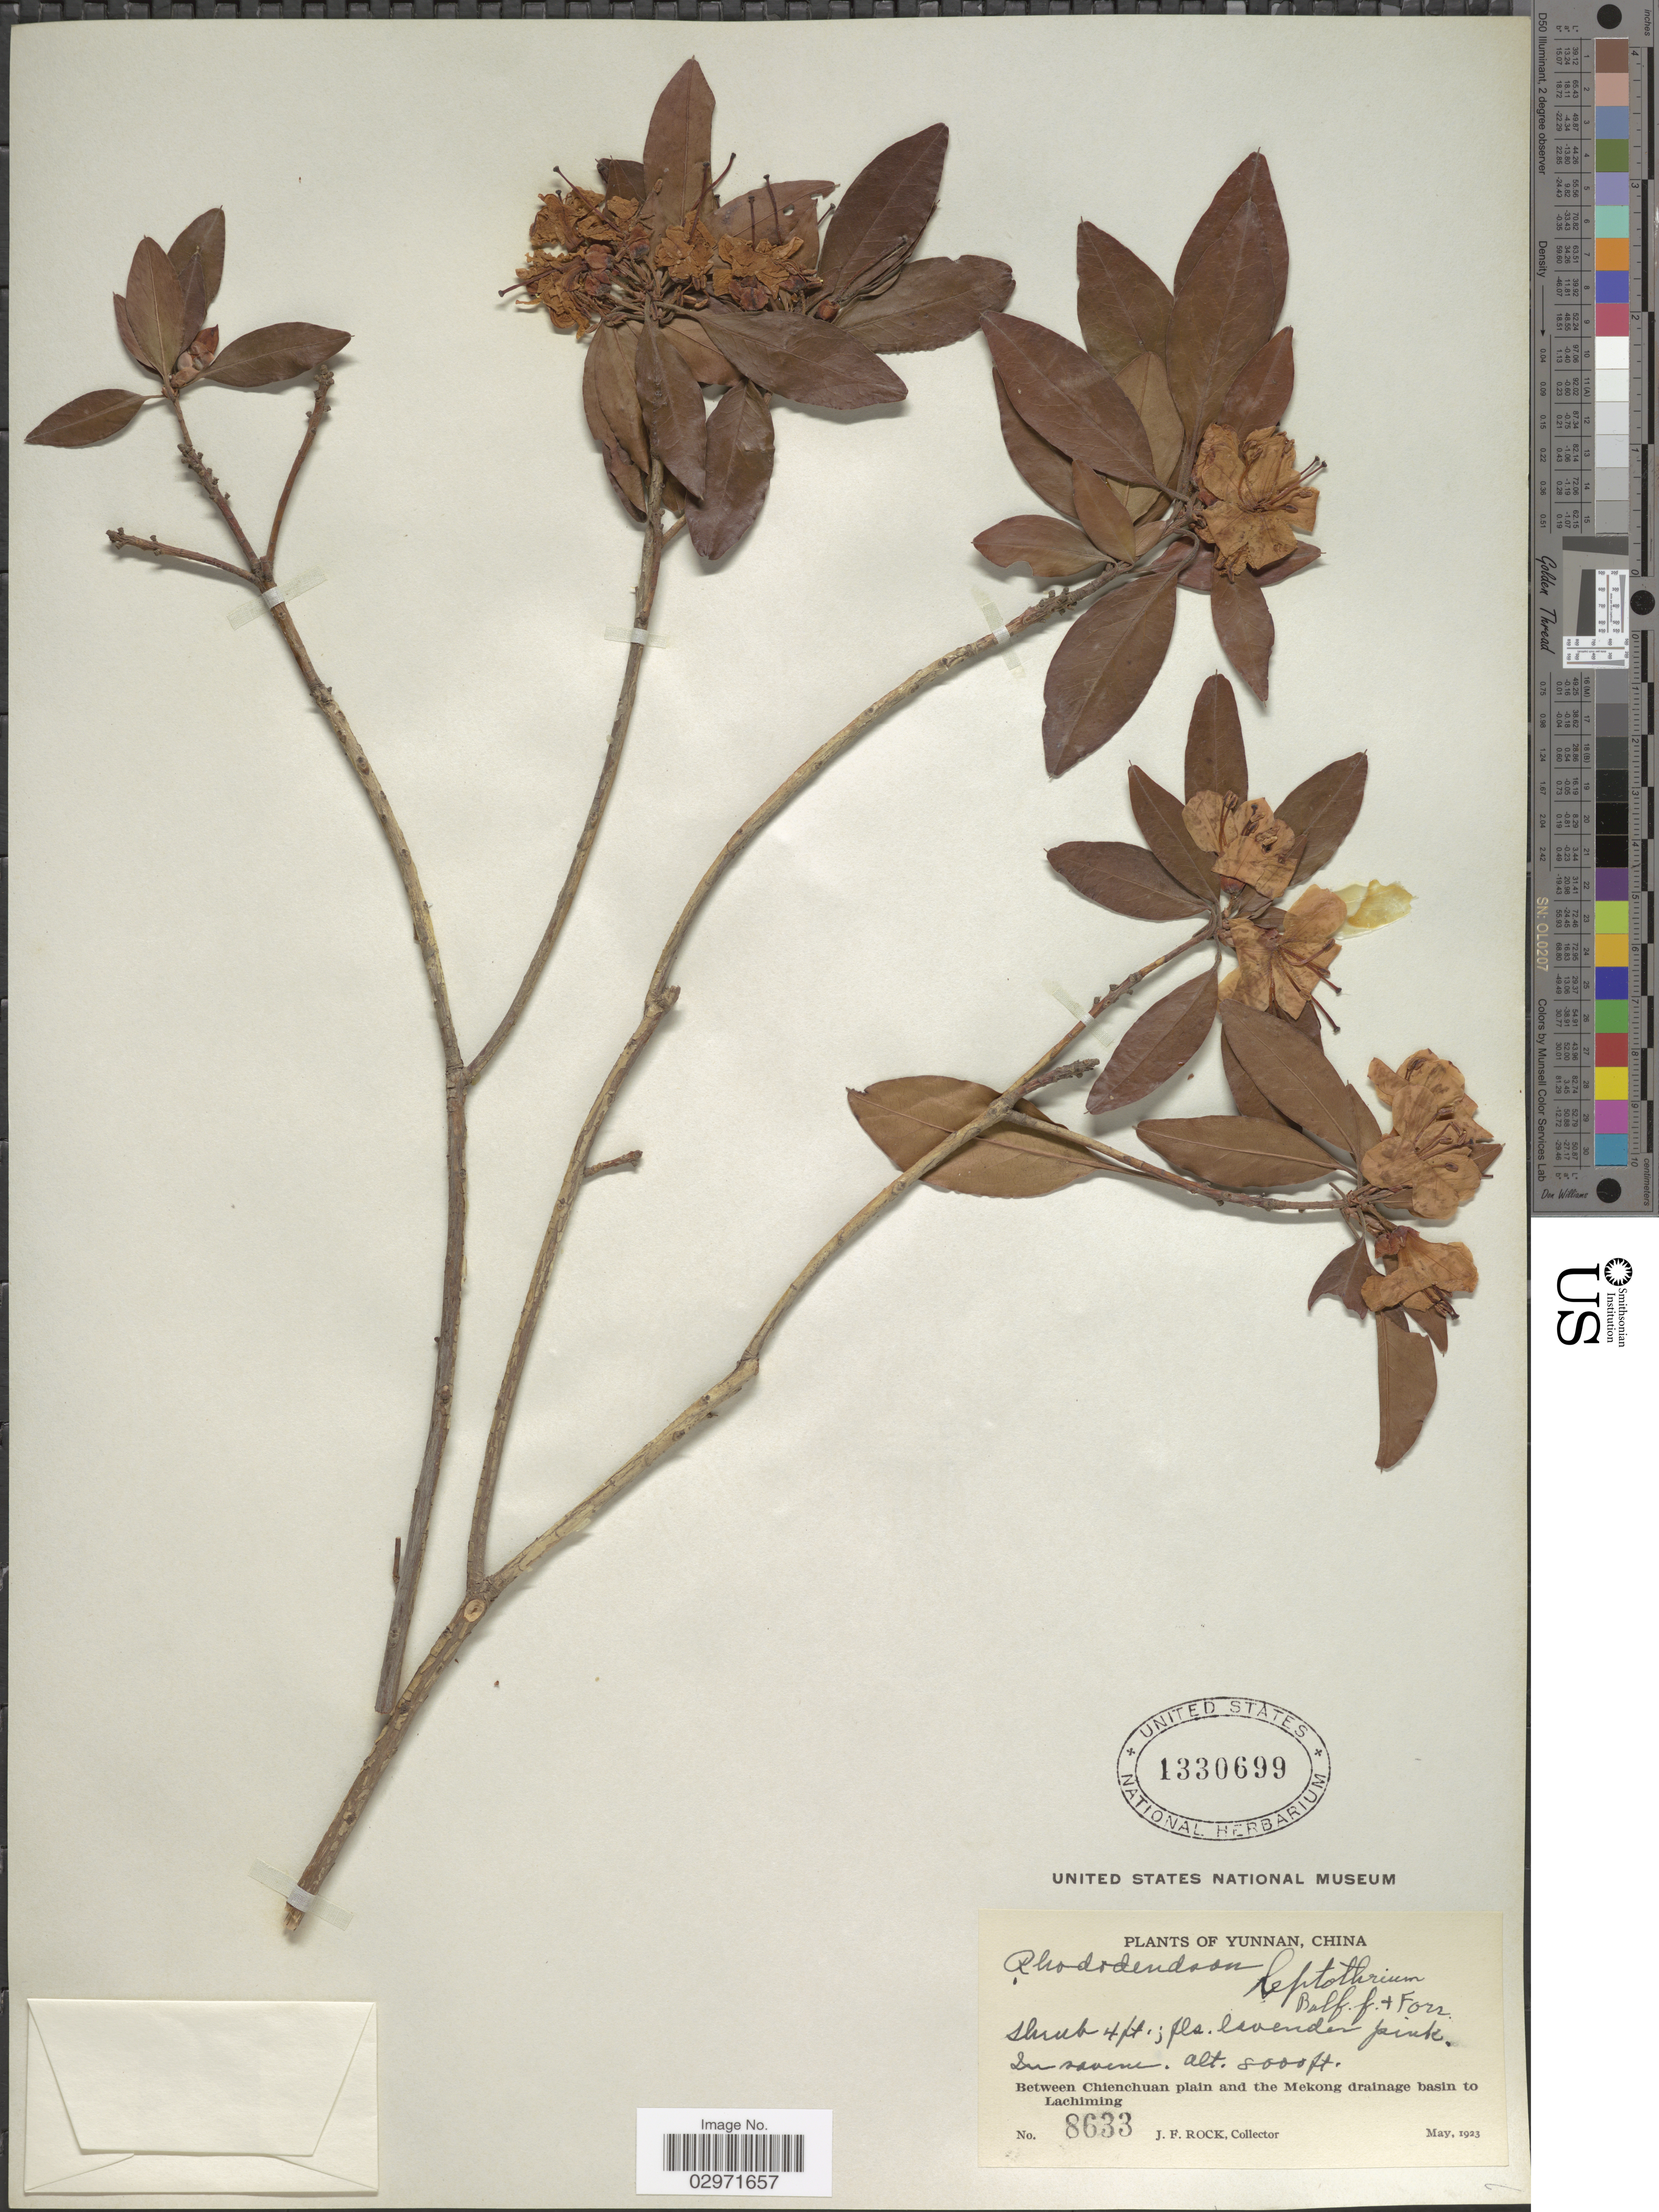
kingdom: Plantae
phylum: Tracheophyta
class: Magnoliopsida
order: Ericales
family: Ericaceae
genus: Rhododendron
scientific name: Rhododendron leptothrium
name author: Balf. f. & Forrest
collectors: J. Rock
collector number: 8633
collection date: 1923-05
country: China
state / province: Yunnan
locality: Between Chienchuan plain and the Mekong drainage basin to Lachiming.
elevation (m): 2438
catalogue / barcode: US 1330699